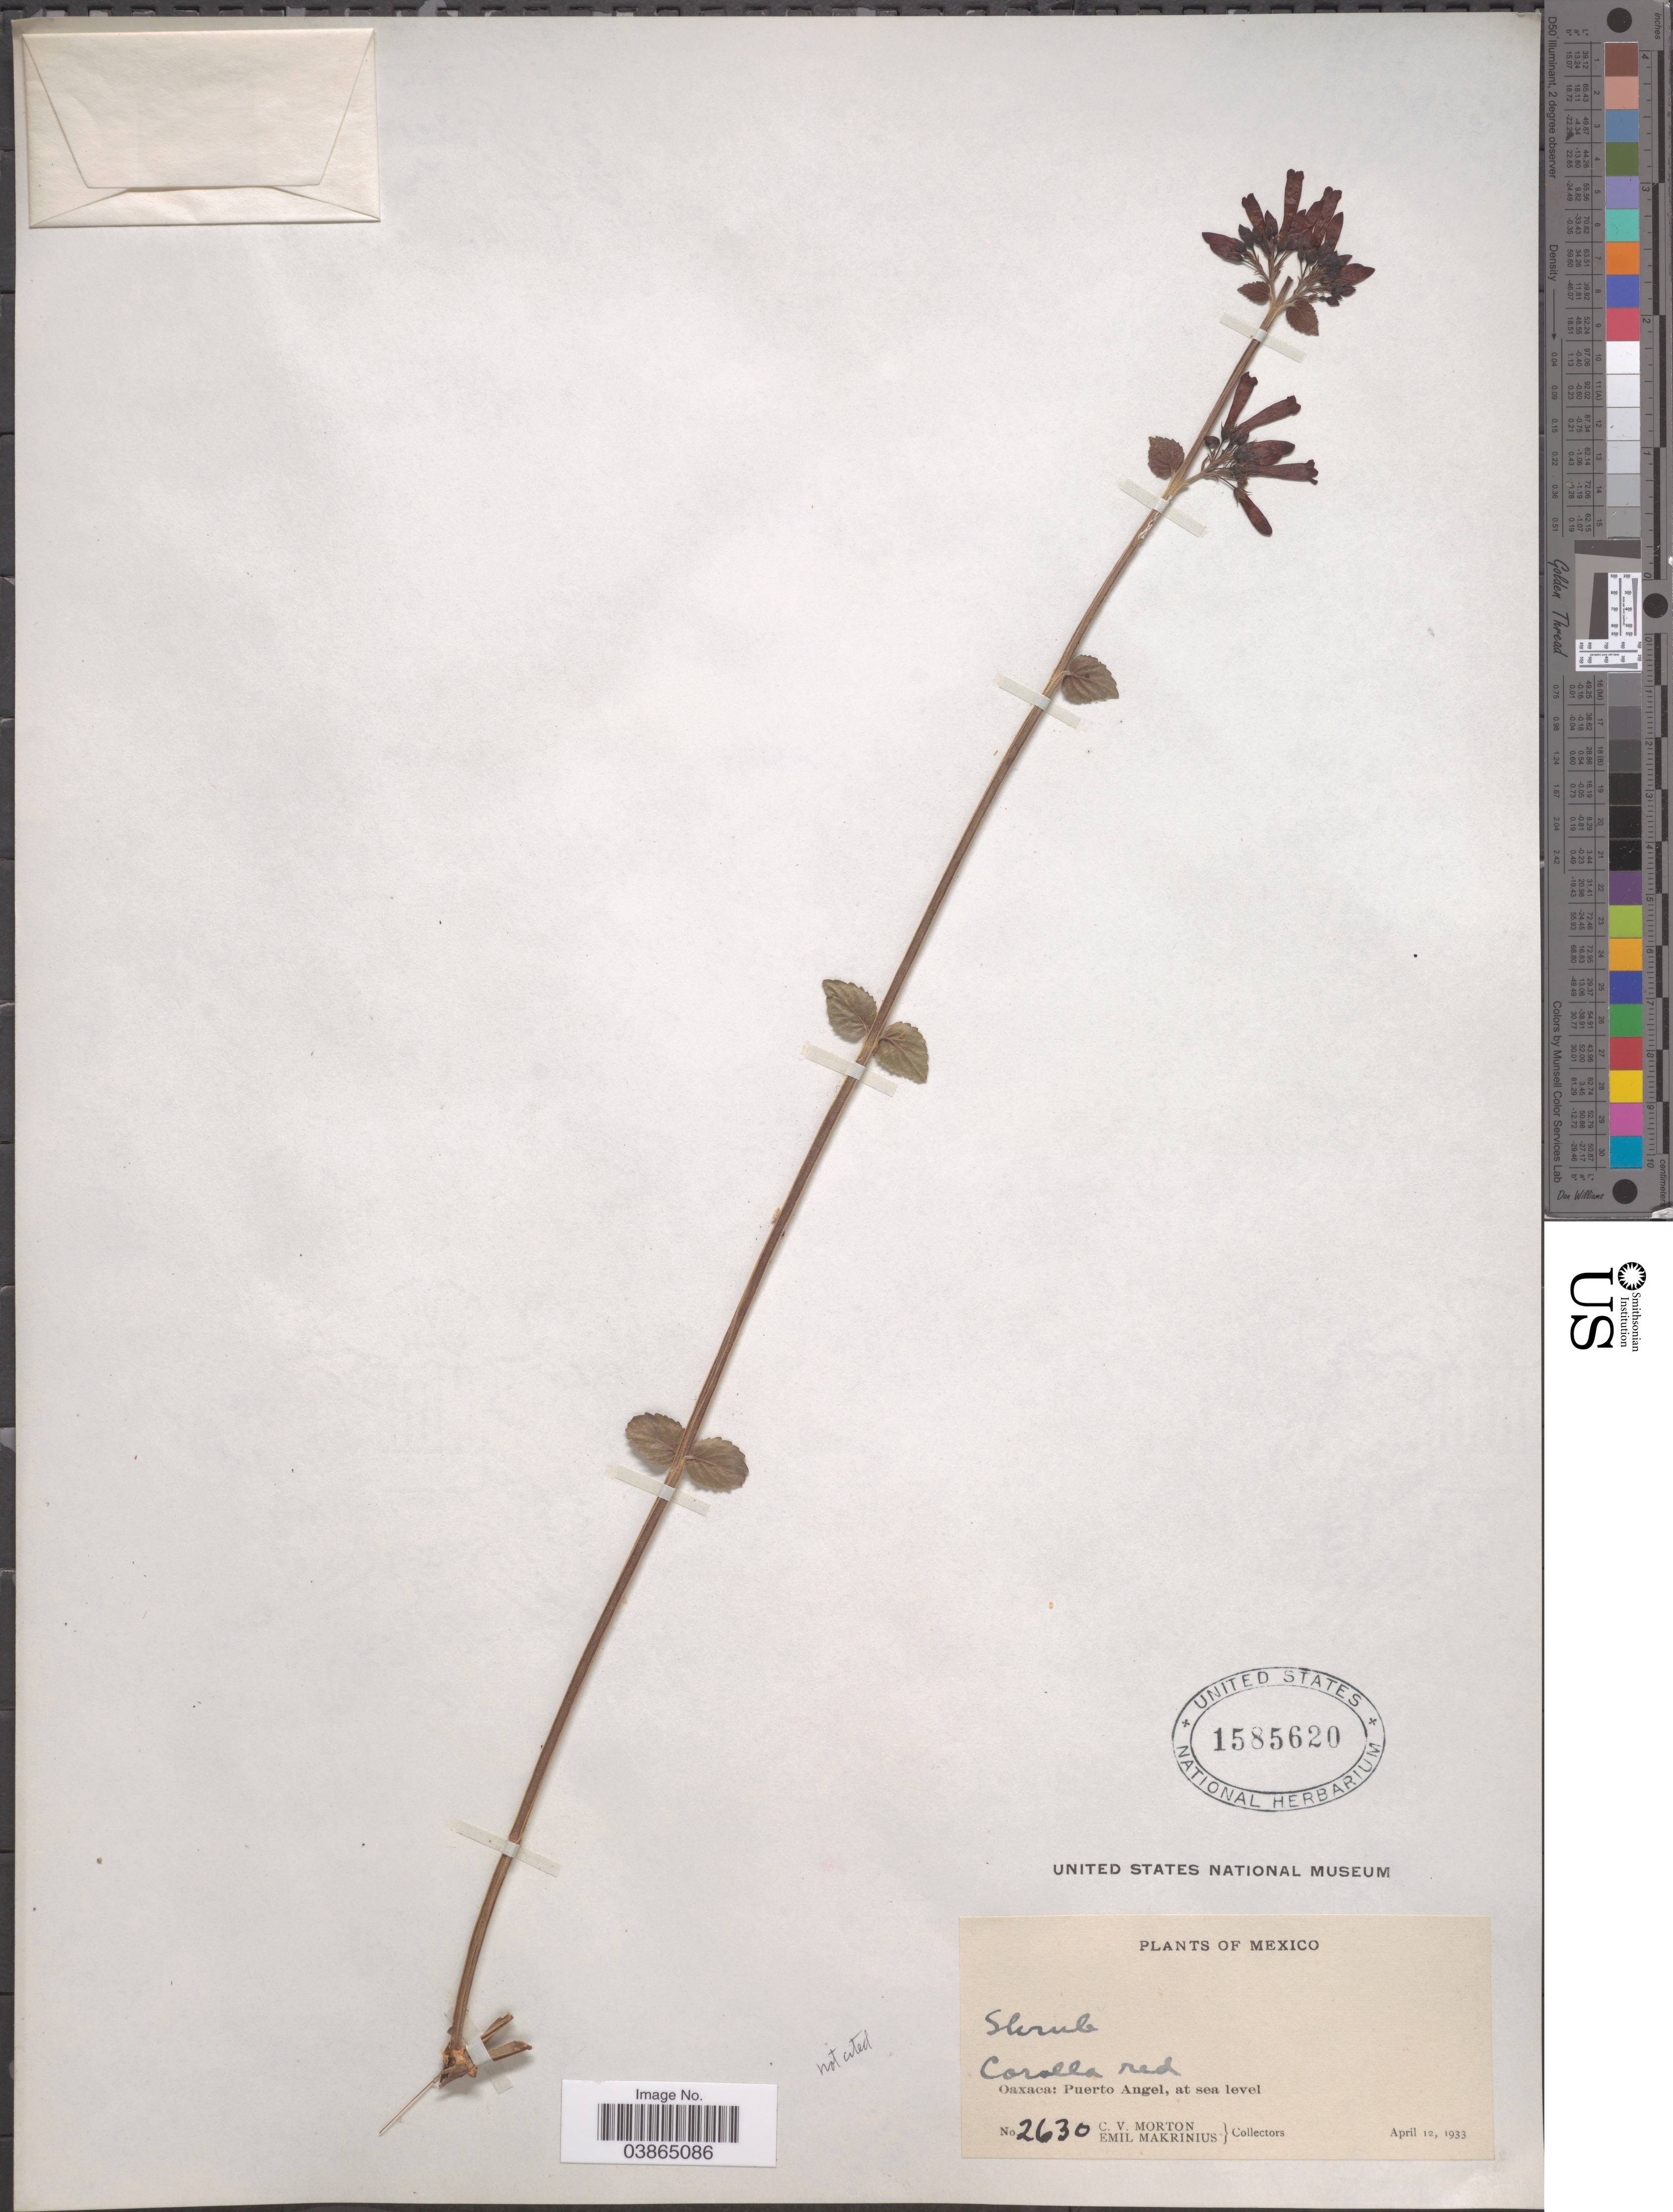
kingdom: Plantae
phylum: Tracheophyta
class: Magnoliopsida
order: Lamiales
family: Plantaginaceae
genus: Russelia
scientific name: Russelia sp.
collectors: C. V. Morton & E. Makrinius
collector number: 2630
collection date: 1933-04-12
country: Mexico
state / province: Oaxaca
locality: Puerto Angel.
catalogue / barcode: US 1585620